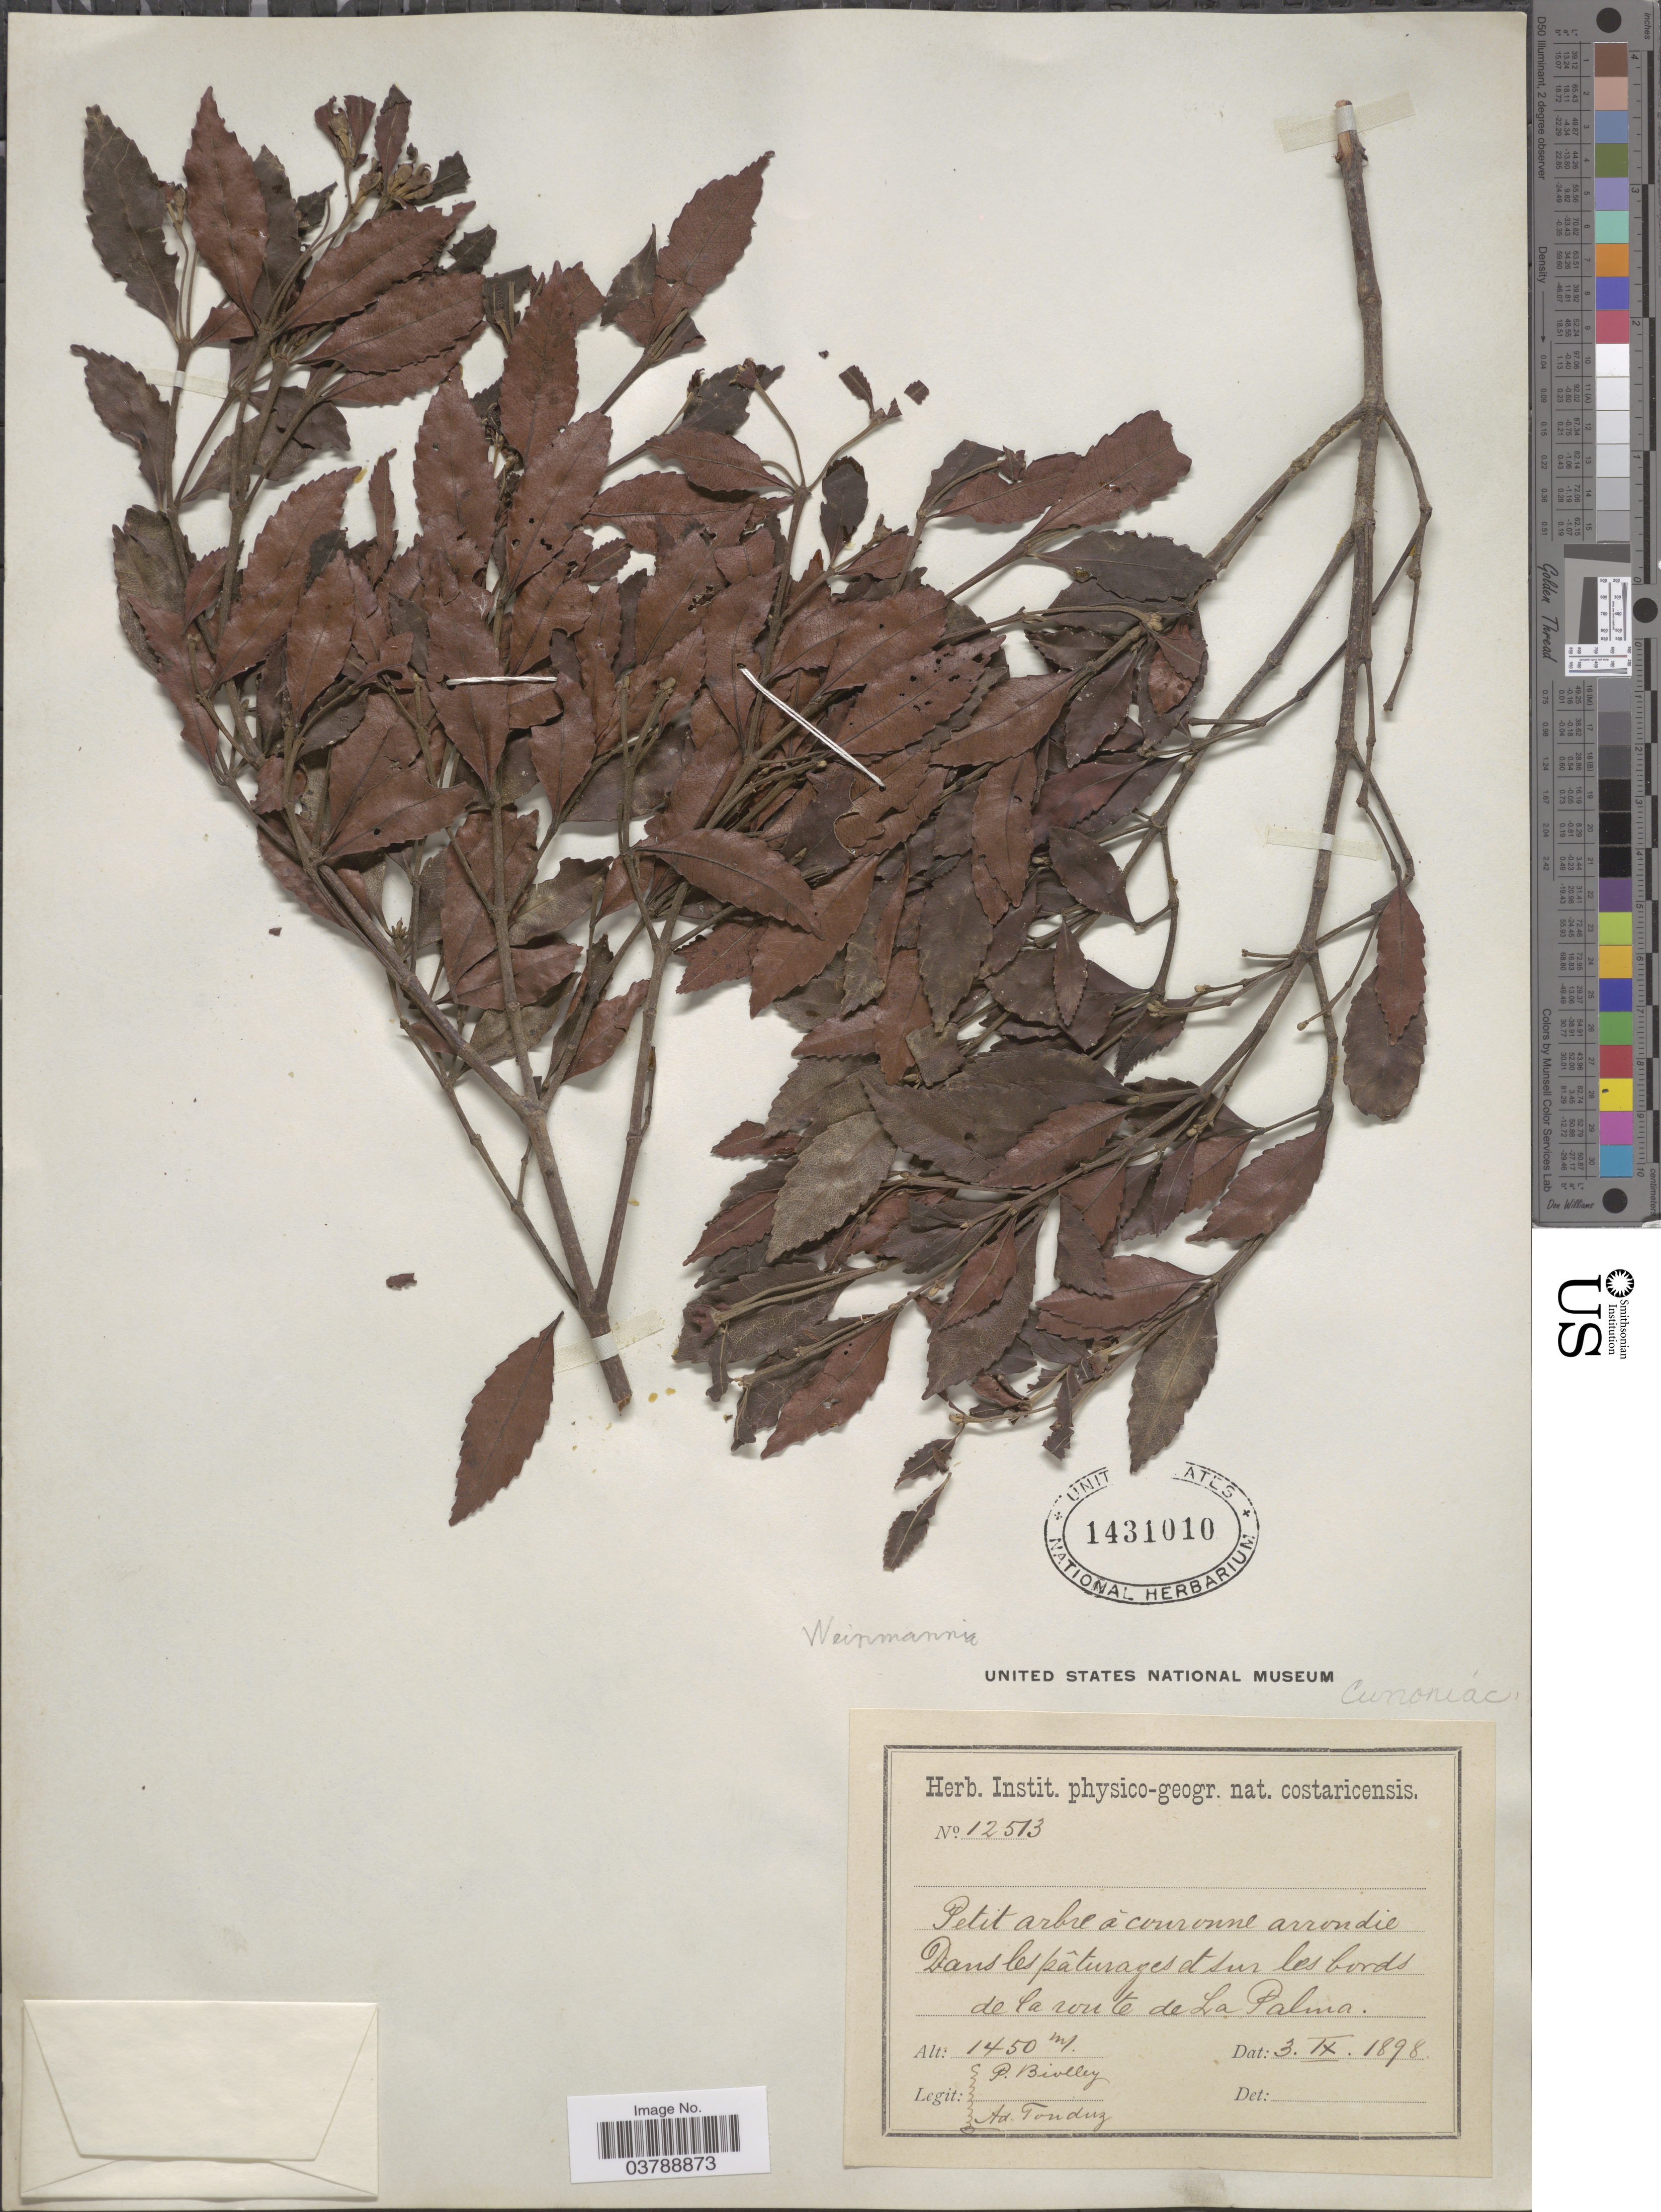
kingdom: Plantae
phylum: Tracheophyta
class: Magnoliopsida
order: Oxalidales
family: Cunoniaceae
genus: Weinmannia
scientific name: Weinmannia sp.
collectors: P. Biolley & A. Tonduz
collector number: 12513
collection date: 1898-09-03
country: Costa Rica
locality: Dans les pâturages et sur les bords de la route de La Palma.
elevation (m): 1450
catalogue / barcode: US 1431010